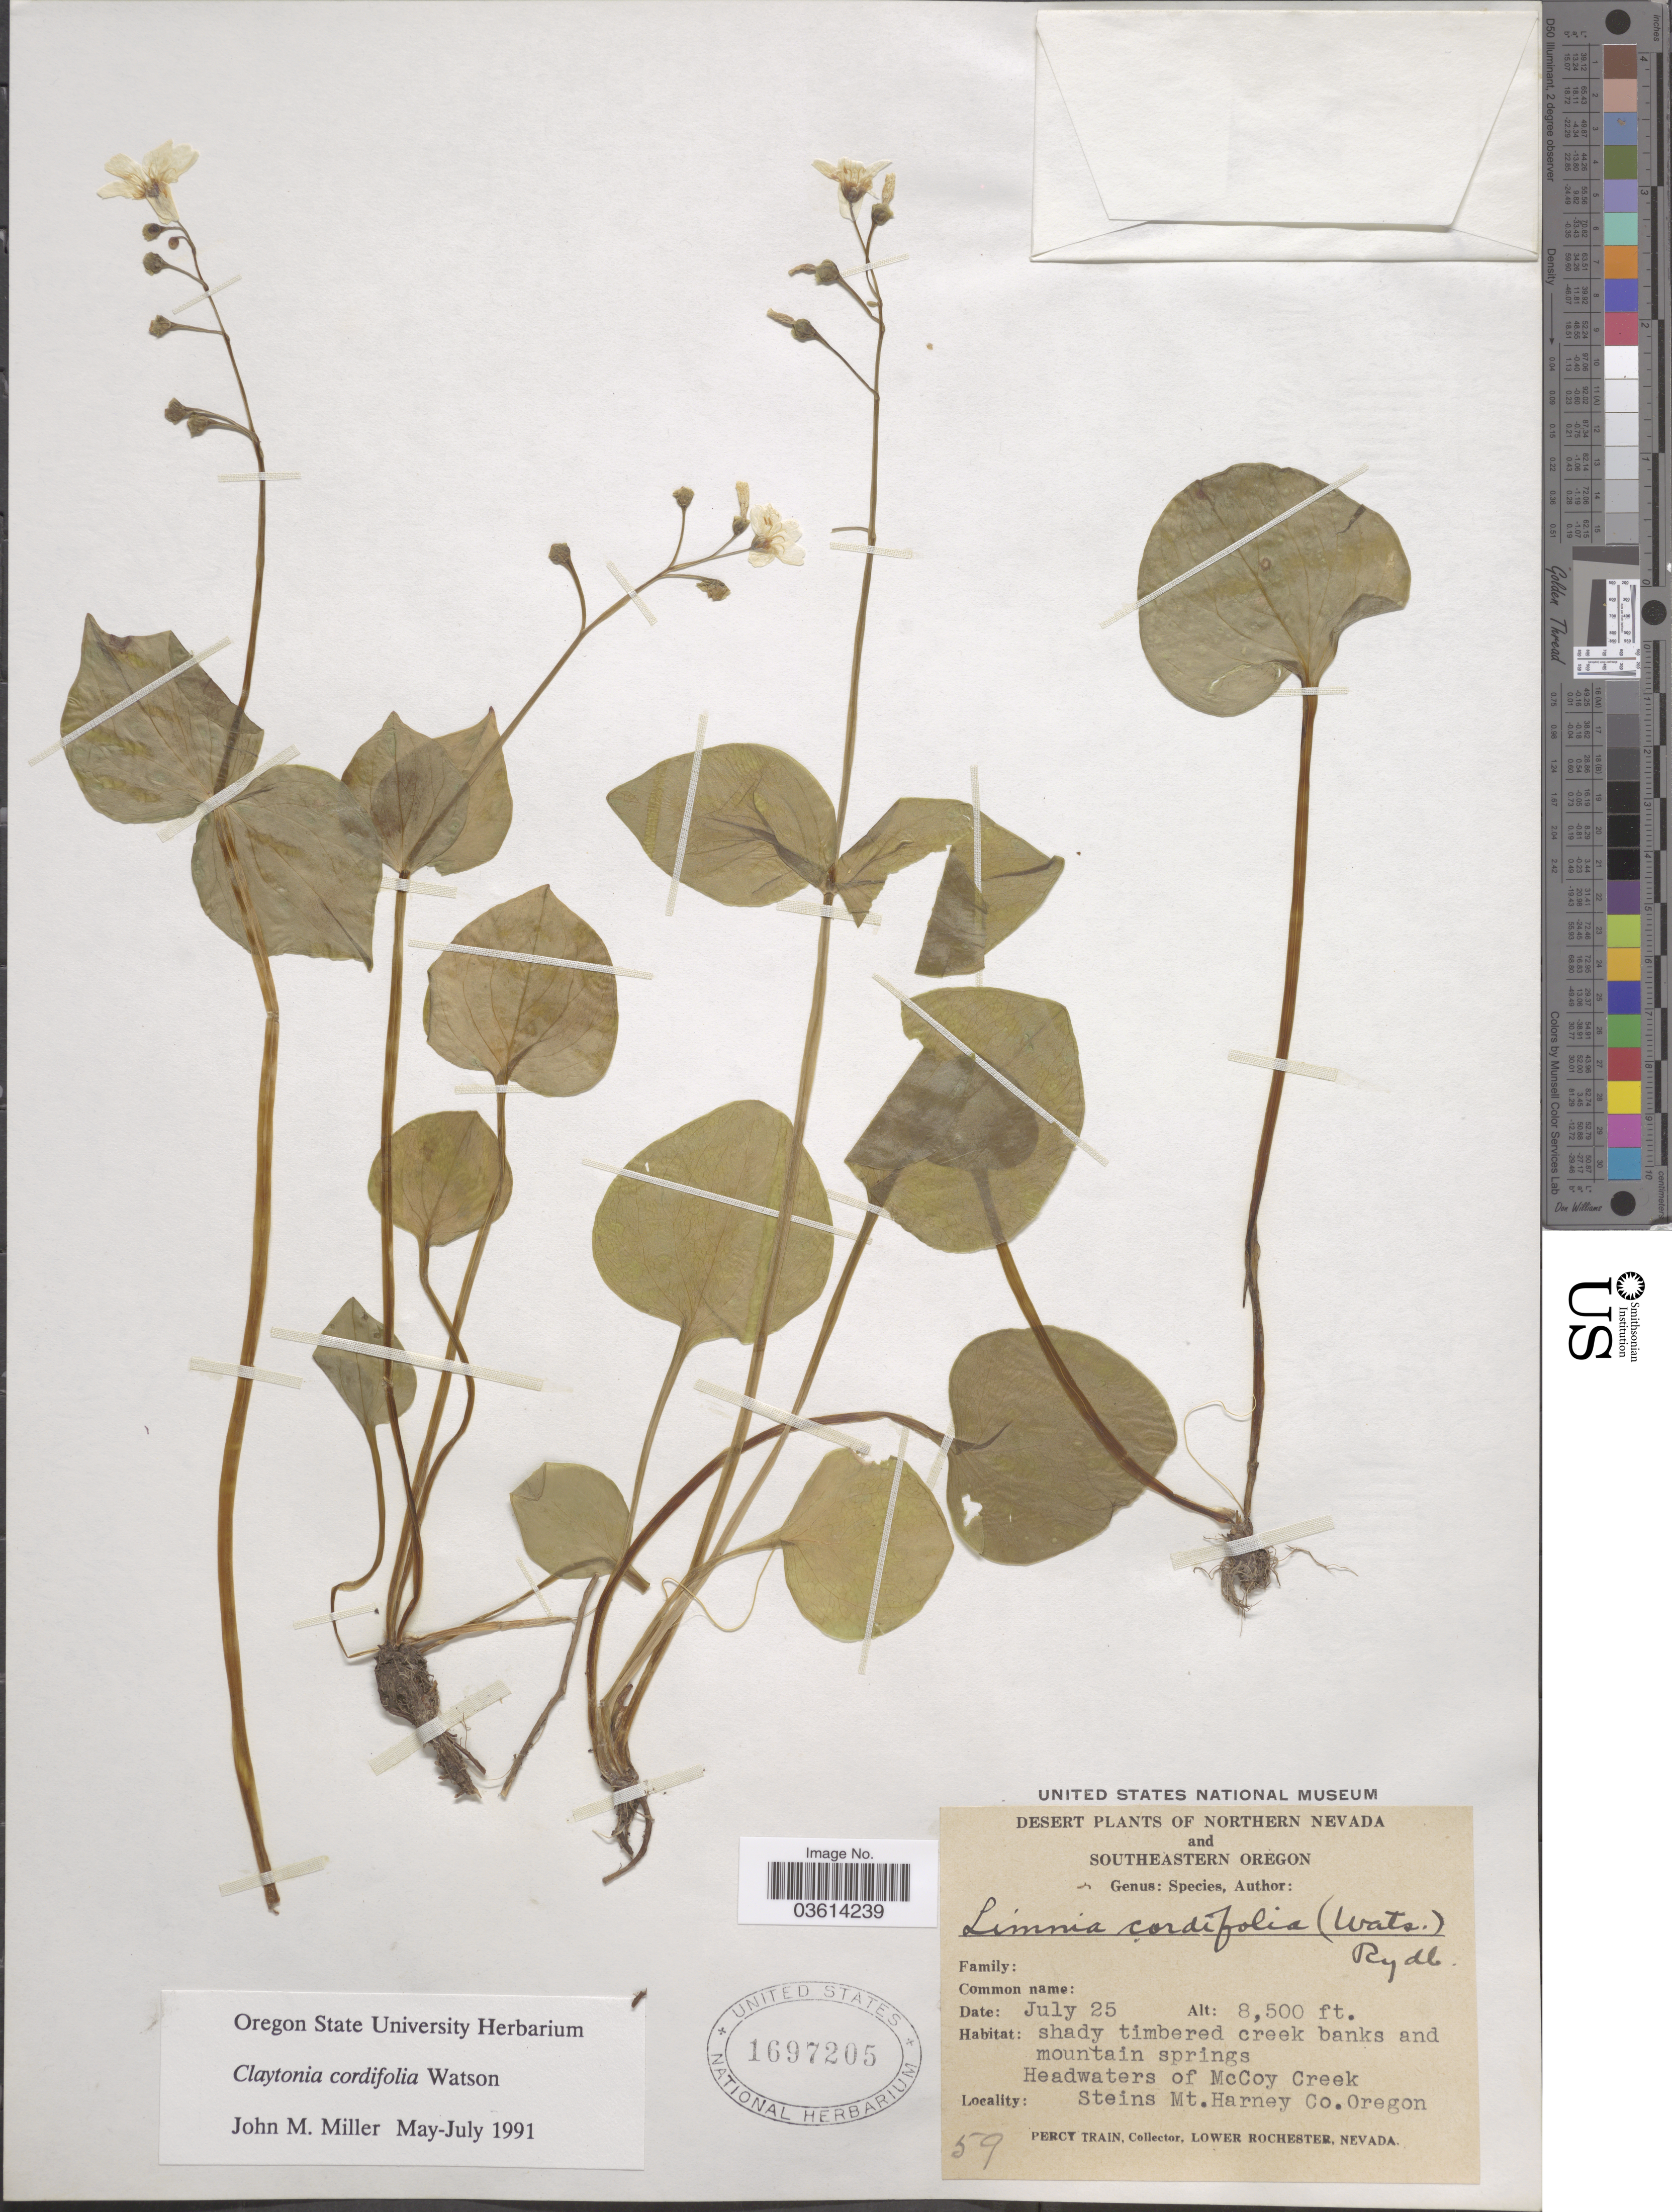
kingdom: Plantae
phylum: Tracheophyta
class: Magnoliopsida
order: Caryophyllales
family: Montiaceae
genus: Claytonia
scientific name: Claytonia cordifolia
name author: S. Watson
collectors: P. Train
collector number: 59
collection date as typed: Transcribed d/m/y: /7/25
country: United States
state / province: Oregon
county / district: Harney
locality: Southeastern Oregon. Headwaters of McCoy Creek. Steins Mt. Harney Co.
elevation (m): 2591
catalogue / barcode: US 1697205